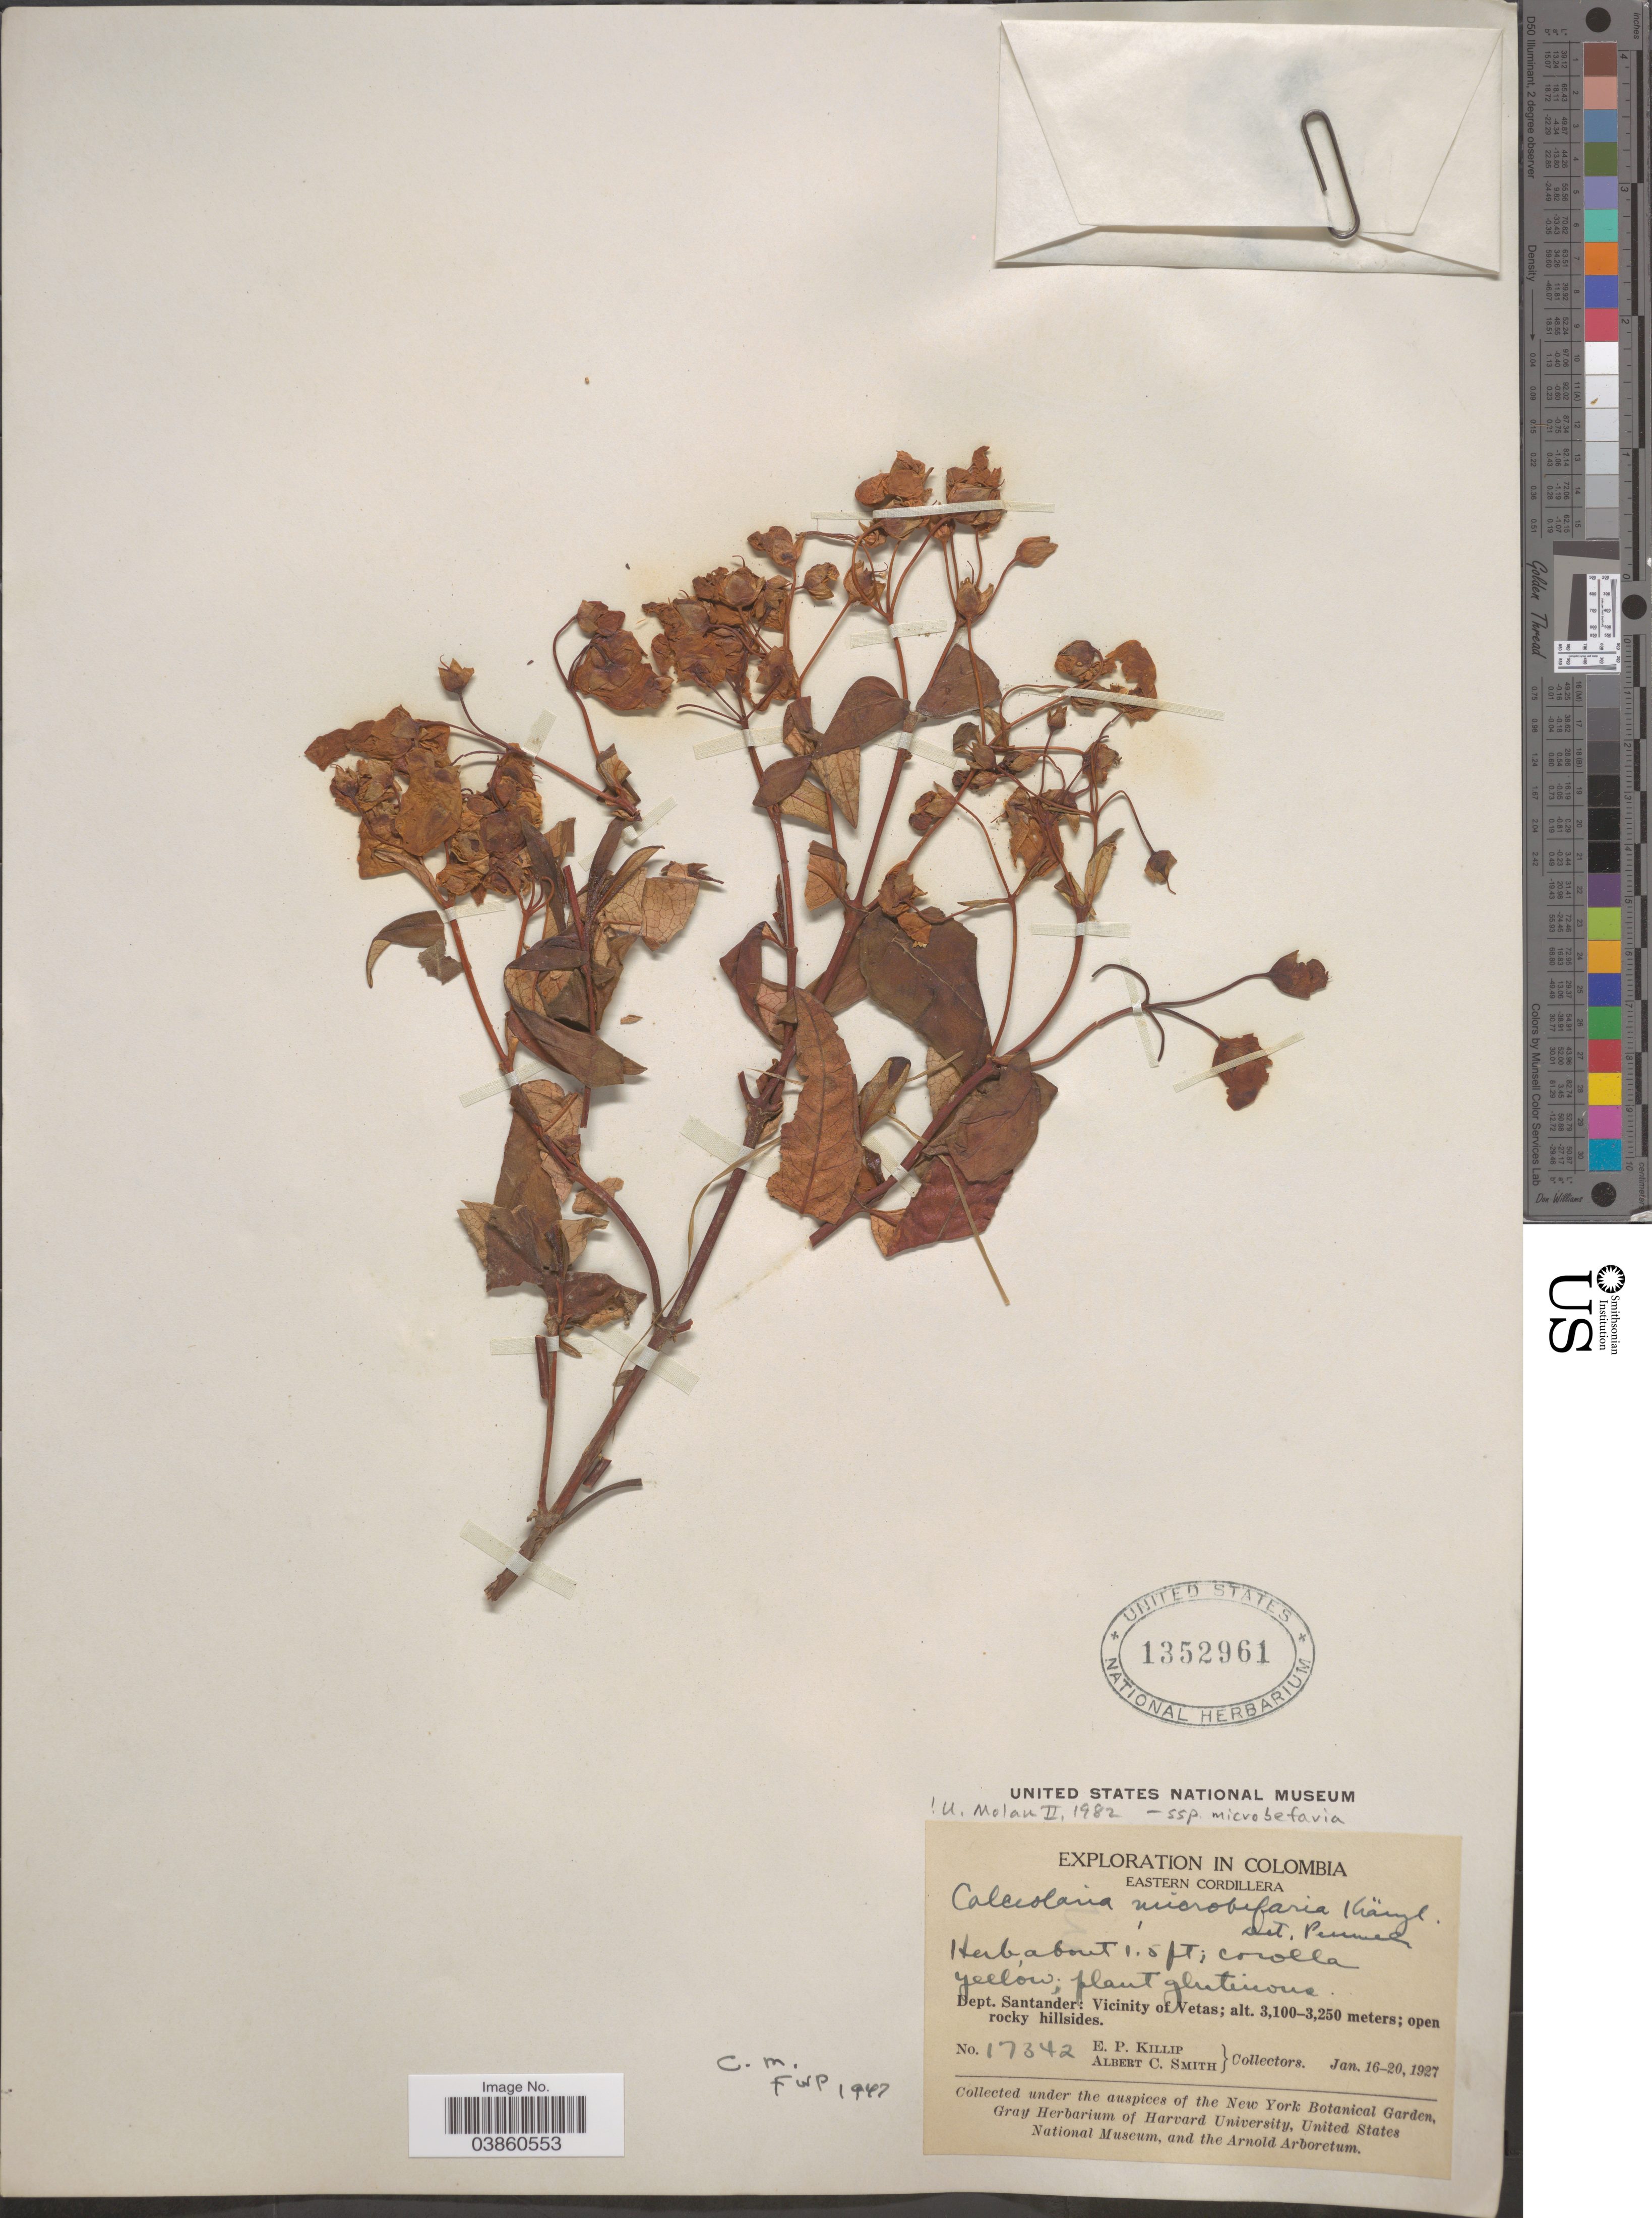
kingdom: Plantae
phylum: Tracheophyta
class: Magnoliopsida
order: Lamiales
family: Calceolariaceae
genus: Calceolaria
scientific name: Calceolaria microbefaria subsp. microbefaria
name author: Kränzl.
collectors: E. P. Killip & A. C. Smith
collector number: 17342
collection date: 1927-01-16/1927-01-20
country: Colombia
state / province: Santander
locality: Eastern Cordillera. Dept. Santander: Vicinity of Vetas.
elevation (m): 3100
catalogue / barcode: US 1352961